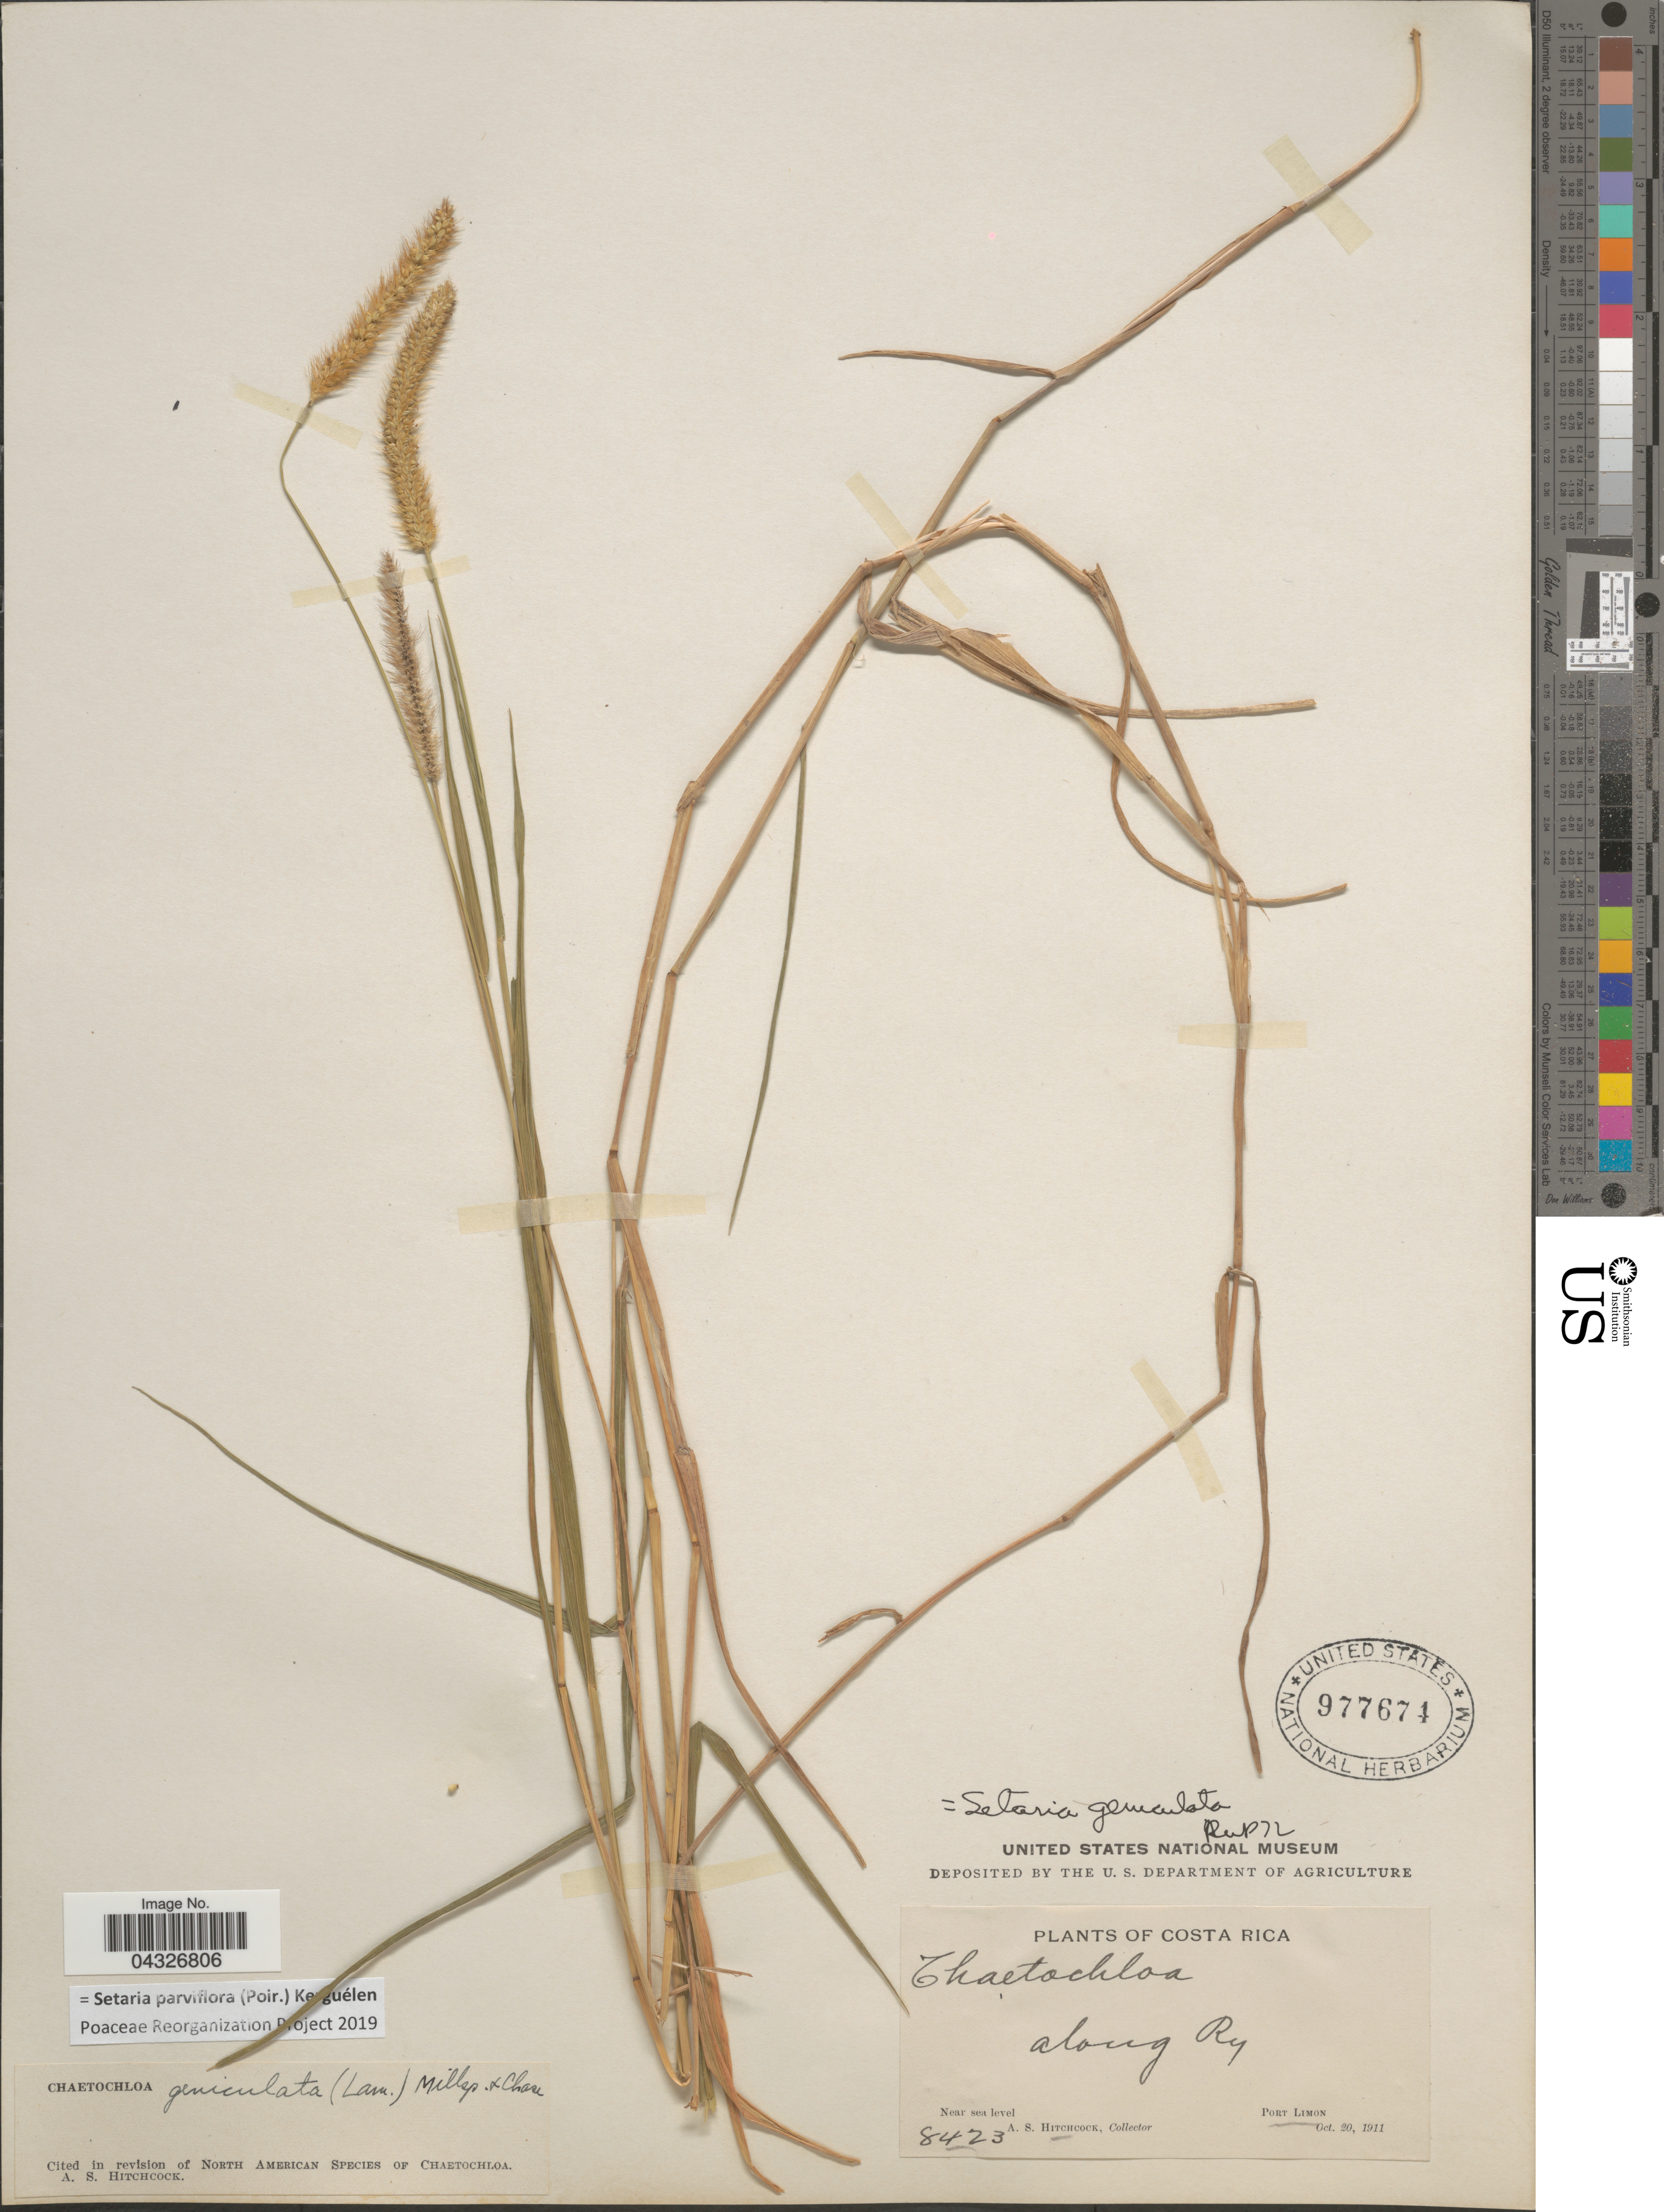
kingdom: Plantae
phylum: Tracheophyta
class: Liliopsida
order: Poales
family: Poaceae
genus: Setaria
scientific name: Setaria parviflora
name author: (Poir.) Kerguélen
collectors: A. S. Hitchcock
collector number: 8423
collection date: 1911-10-20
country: Costa Rica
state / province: Limón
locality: Along Ry. Port Limon.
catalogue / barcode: US 977674